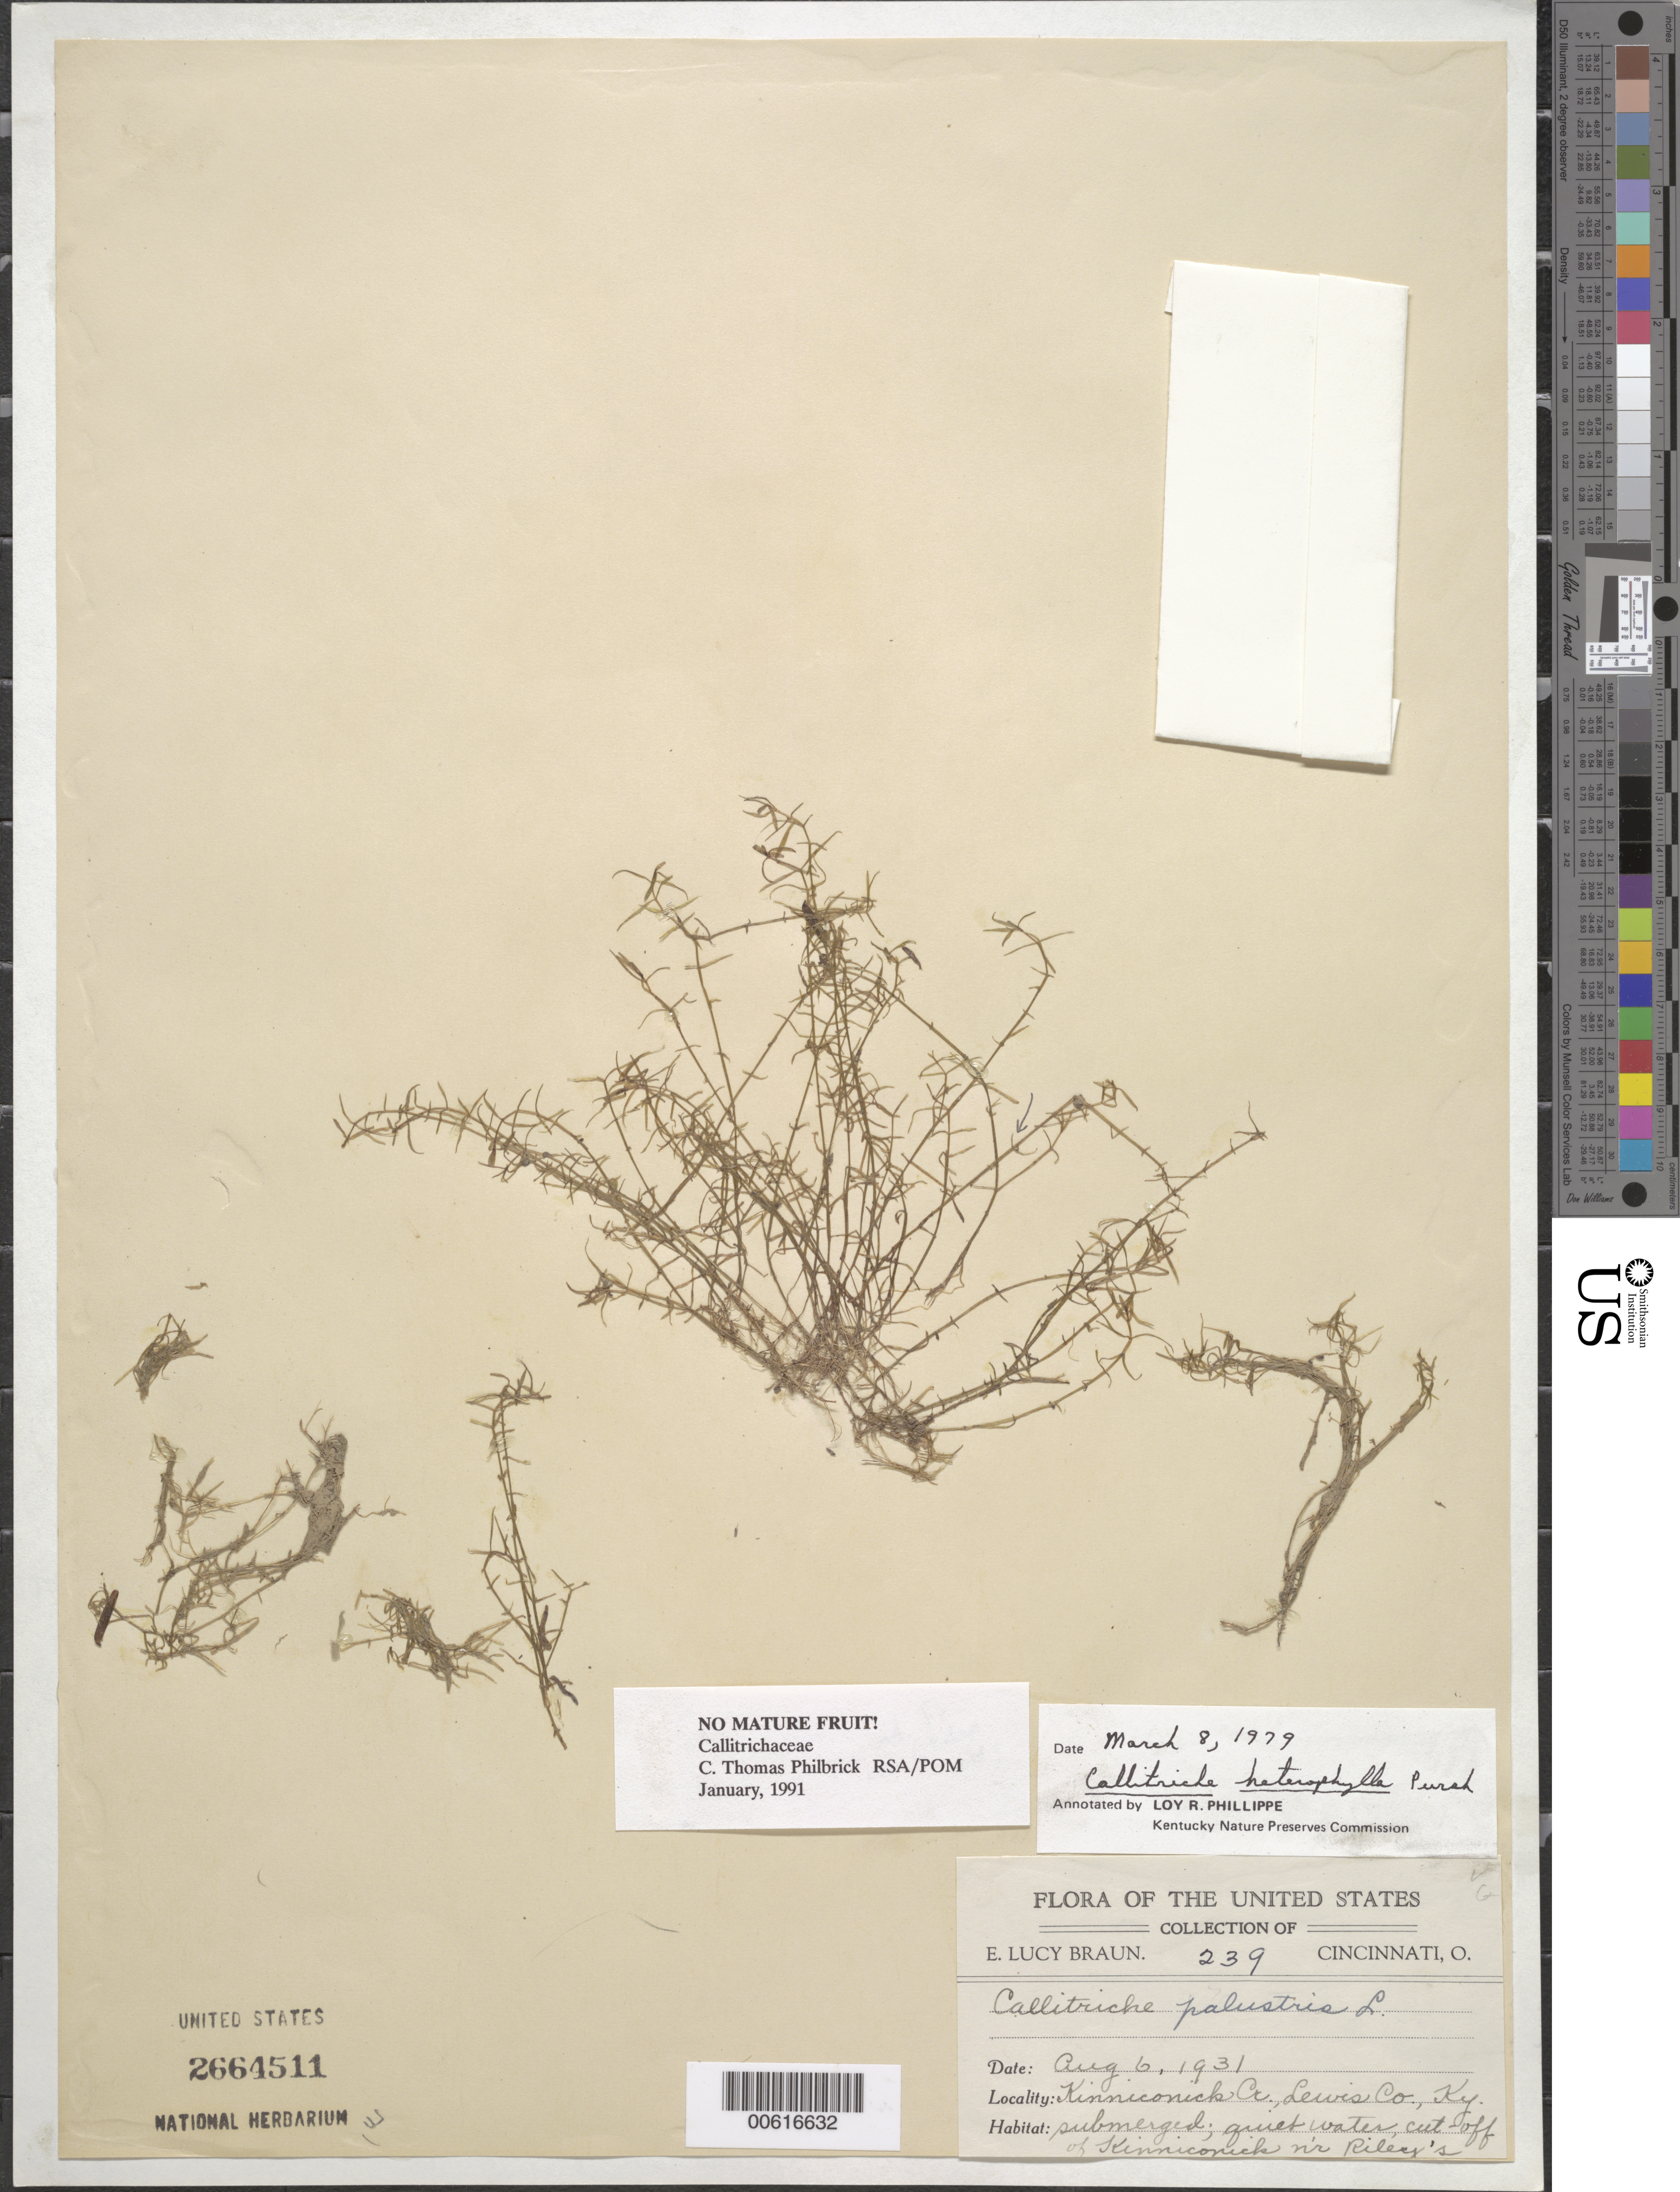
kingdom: Plantae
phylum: Tracheophyta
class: Magnoliopsida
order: Lamiales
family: Plantaginaceae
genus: Callitriche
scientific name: Callitriche heterophylla Pursh emend. Darby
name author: Pursh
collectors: E. L. Braun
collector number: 239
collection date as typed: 06 Aug 1931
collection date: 1931-08-06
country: United States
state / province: Kentucky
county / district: Lewis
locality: Kinniconick Creek, near Riley's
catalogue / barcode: US 2664511